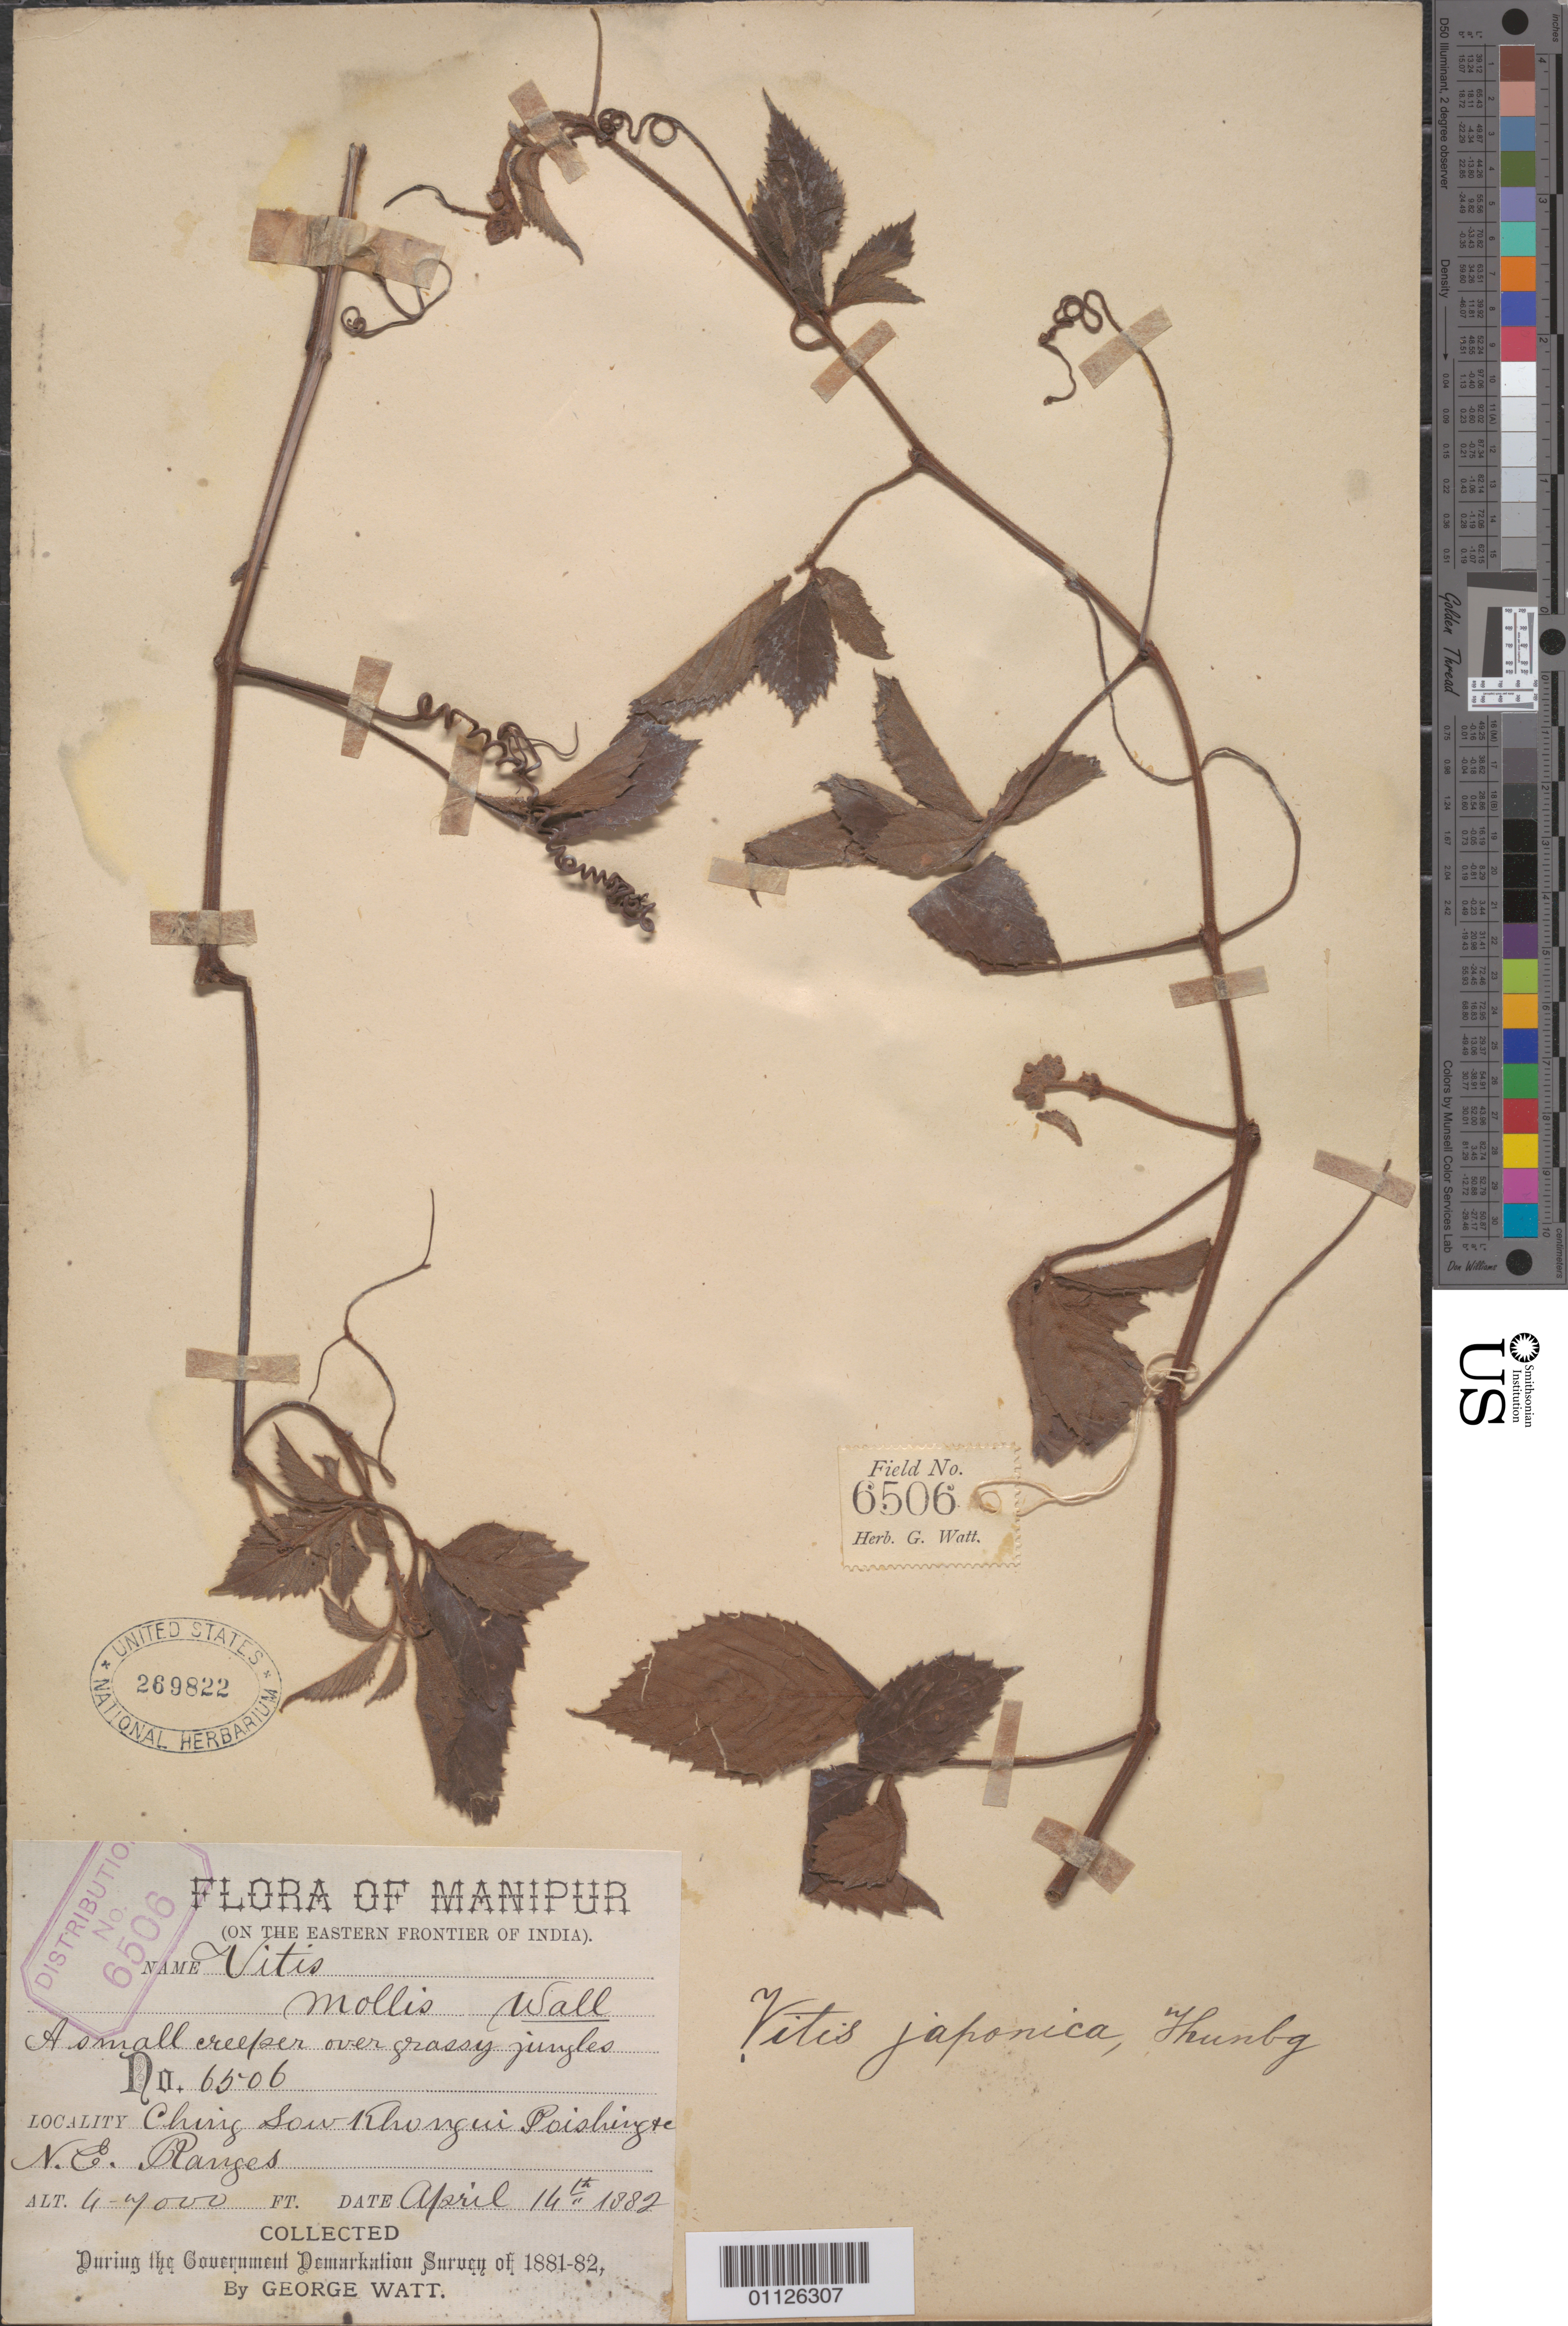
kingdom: Plantae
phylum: Tracheophyta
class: Magnoliopsida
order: Vitales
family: Vitaceae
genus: Causonis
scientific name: Causonis japonica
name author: (Thunb.) Raf.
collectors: G. Watt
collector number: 6506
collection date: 1882-04-14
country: India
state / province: Manipur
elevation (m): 305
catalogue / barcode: US 269822